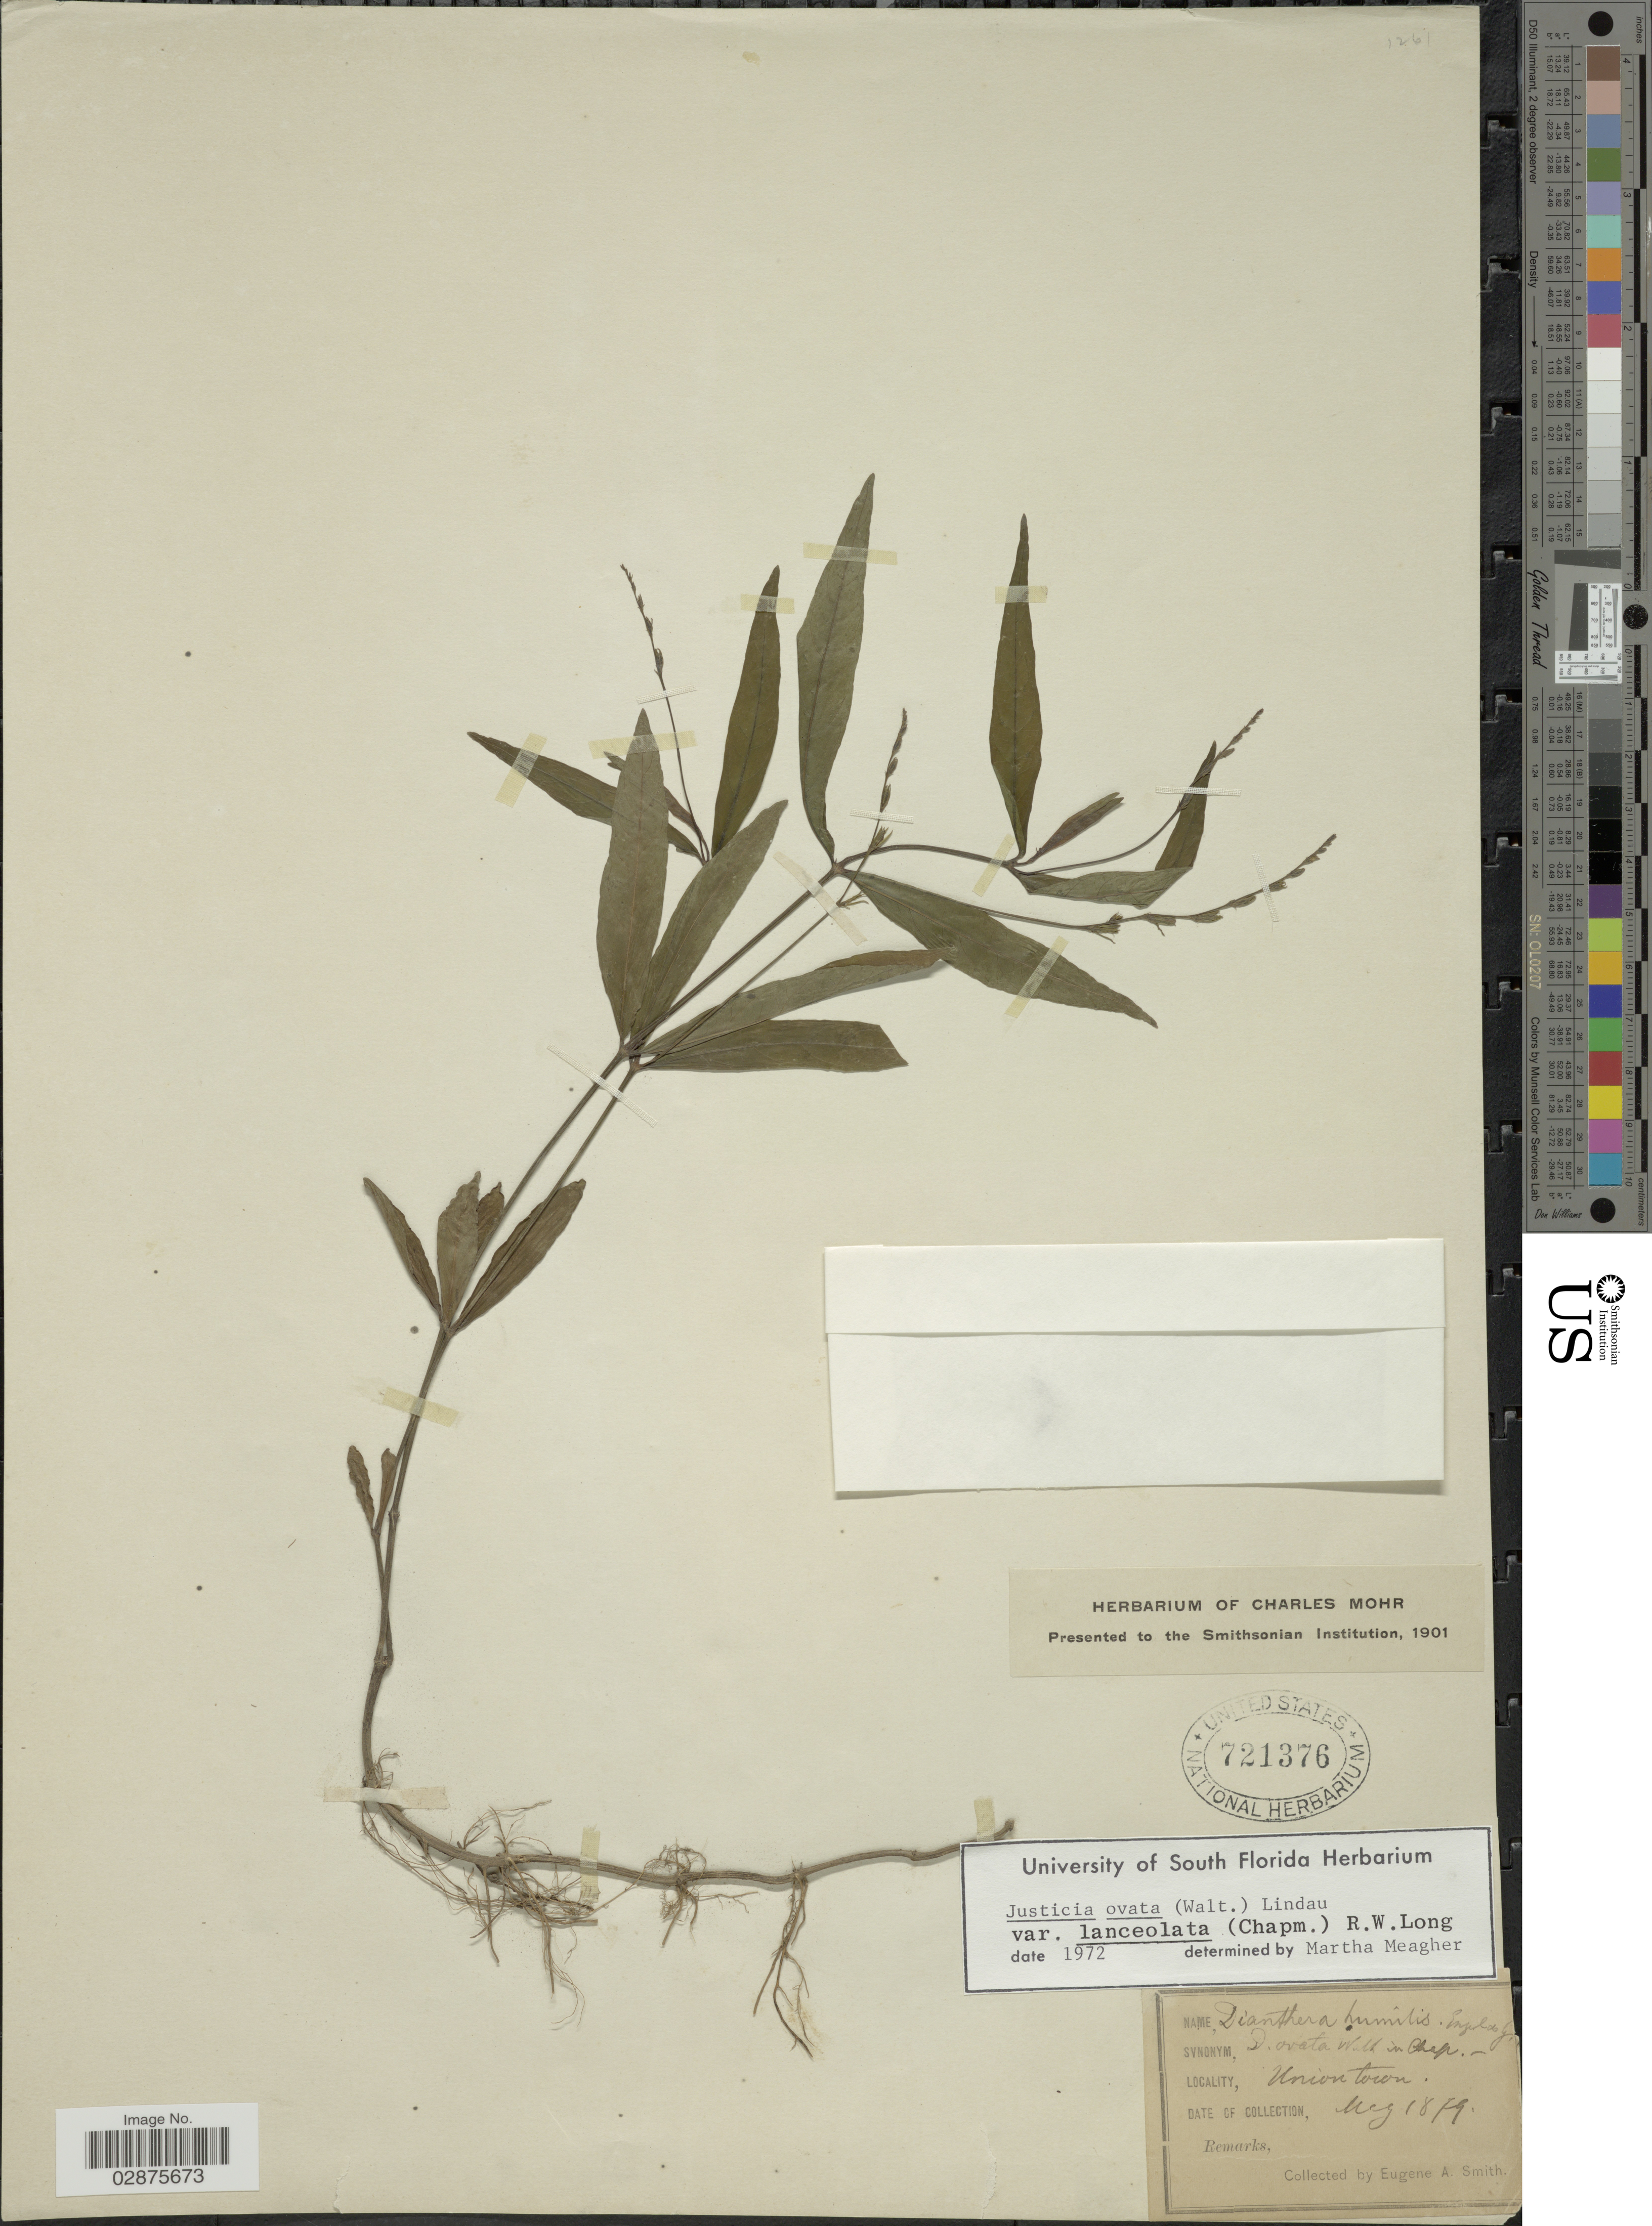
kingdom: Plantae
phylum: Tracheophyta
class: Magnoliopsida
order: Lamiales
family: Acanthaceae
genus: Justicia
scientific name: Justicia lanceolata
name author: (Chapm.) Small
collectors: E. A. Smith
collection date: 1879-05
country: United States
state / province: Pennsylvania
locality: Uniontown.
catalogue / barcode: US 721376